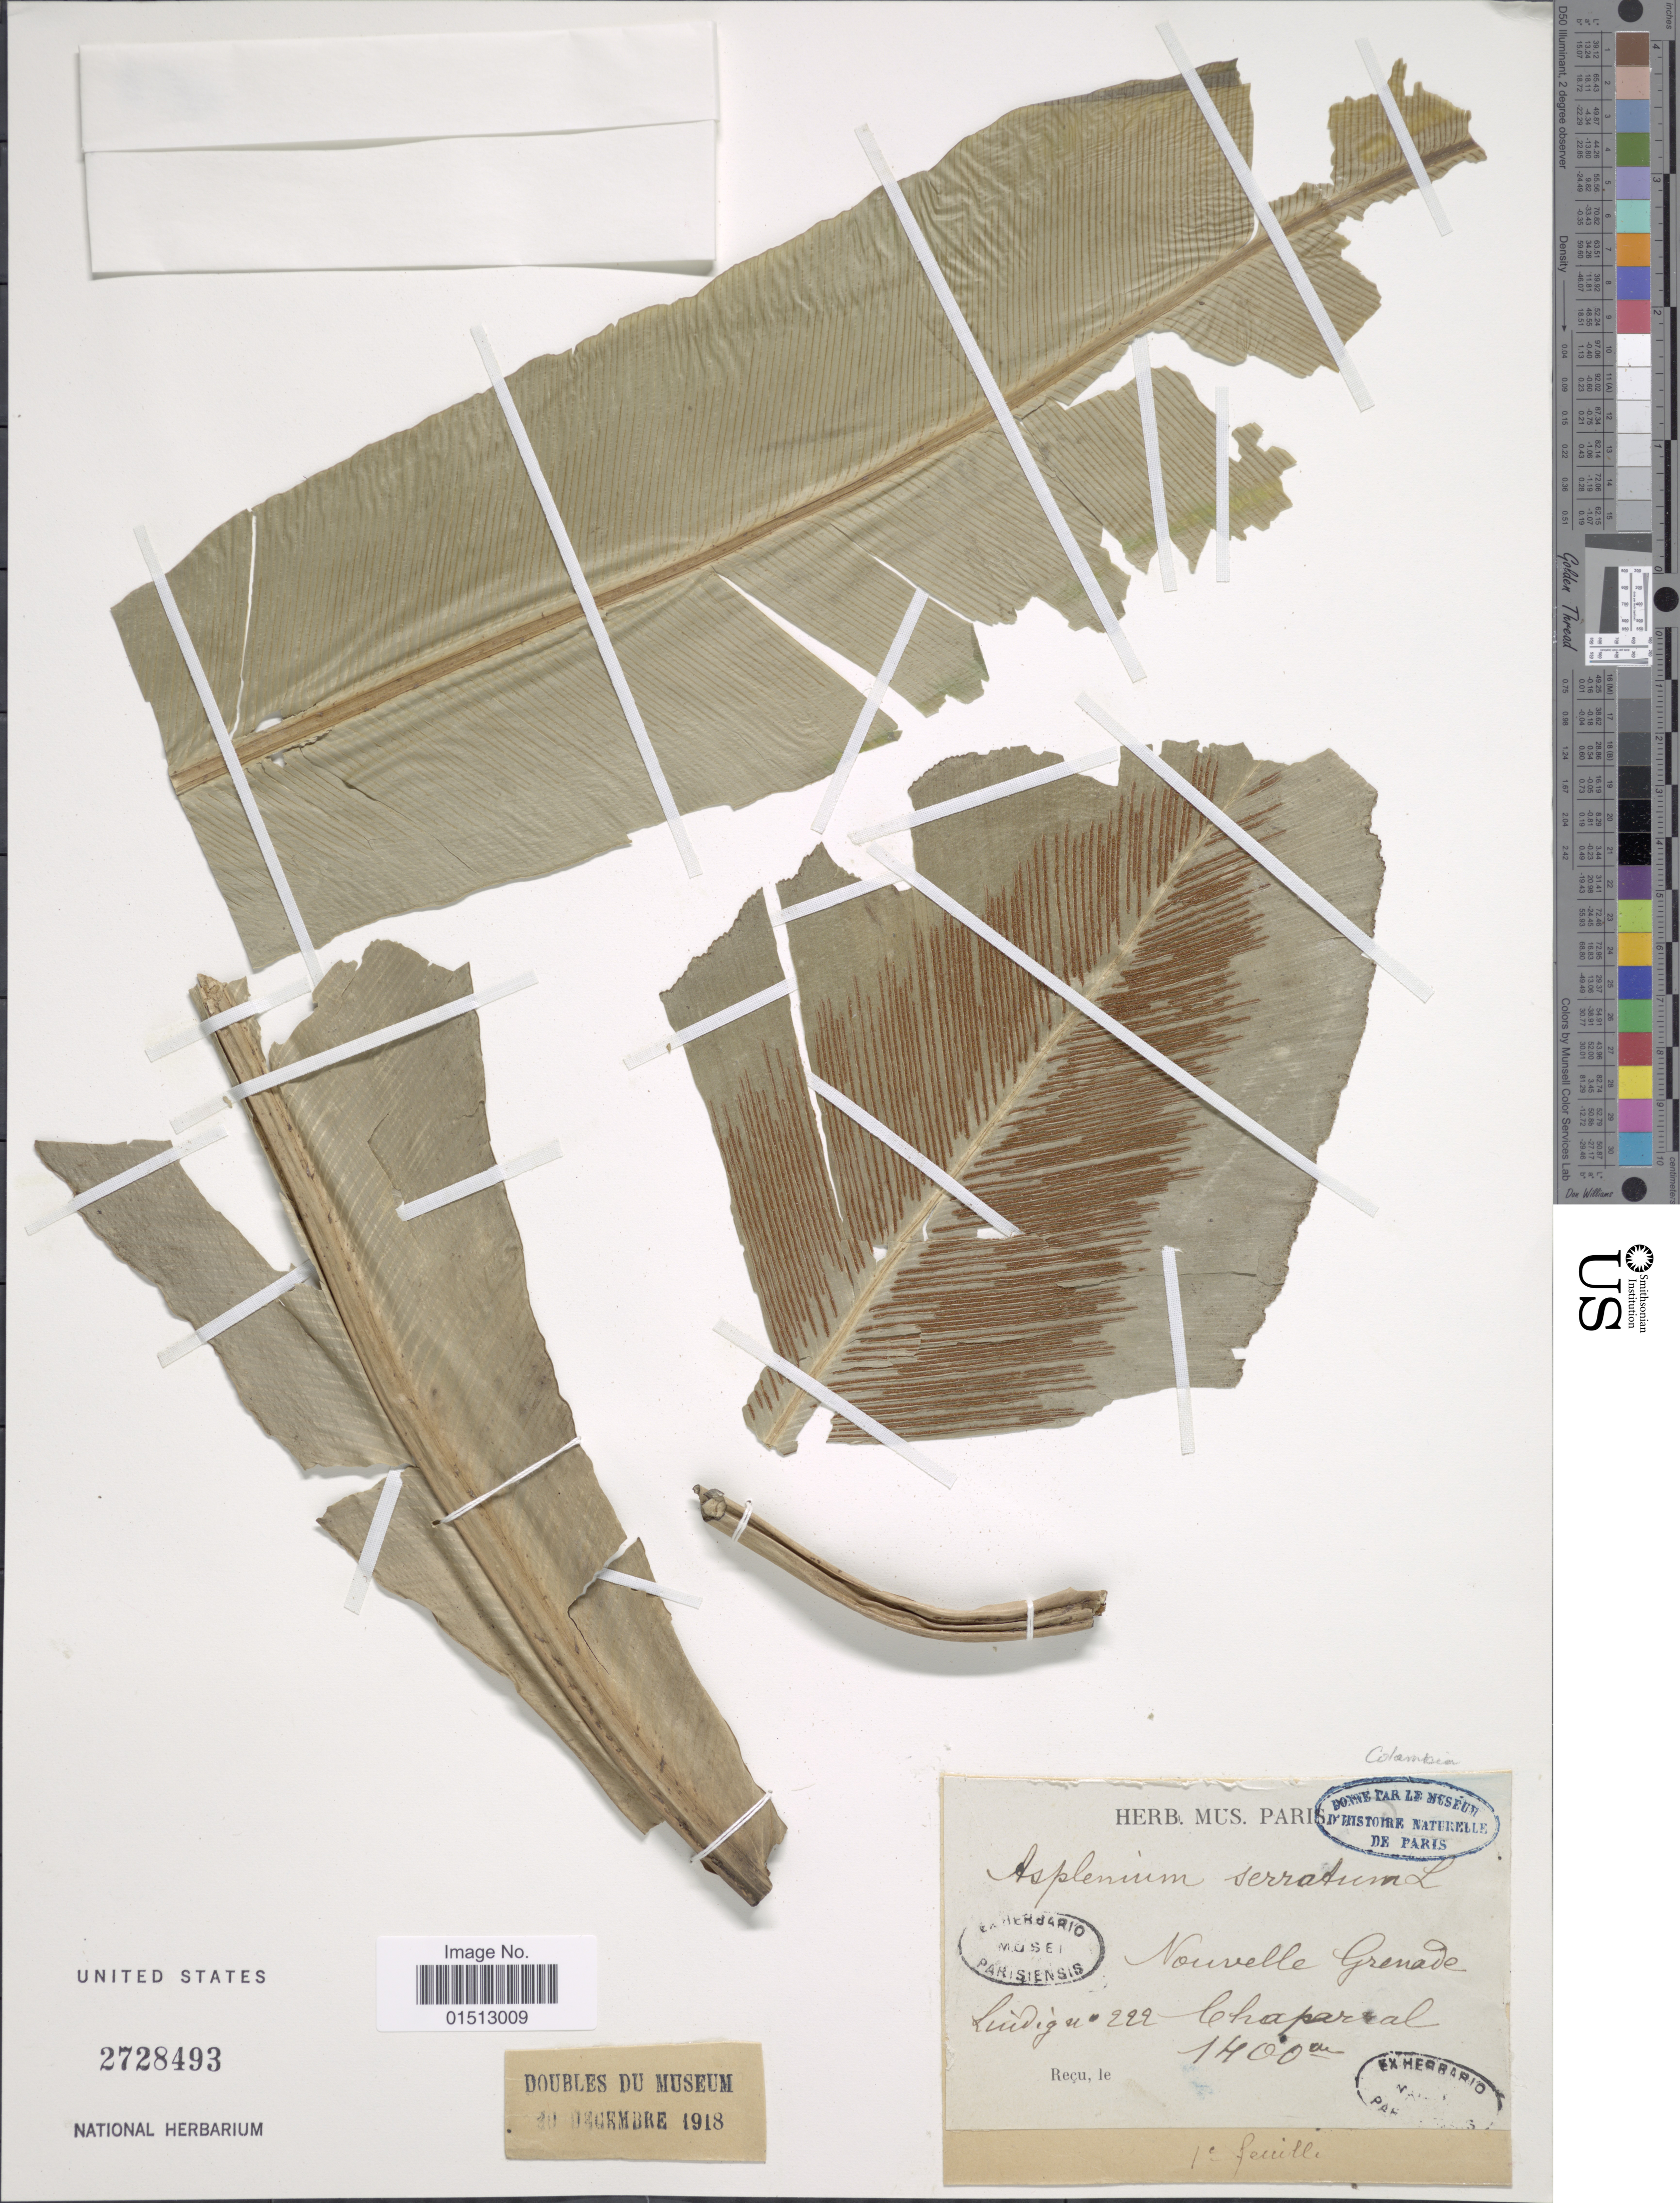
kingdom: Plantae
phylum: Tracheophyta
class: Polypodiopsida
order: Polypodiales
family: Aspleniaceae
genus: Asplenium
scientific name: Asplenium serratum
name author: L.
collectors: Lewill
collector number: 222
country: Colombia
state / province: Tolima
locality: Nouvelle Grenade, Chaparal.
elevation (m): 1400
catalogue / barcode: US 2728493